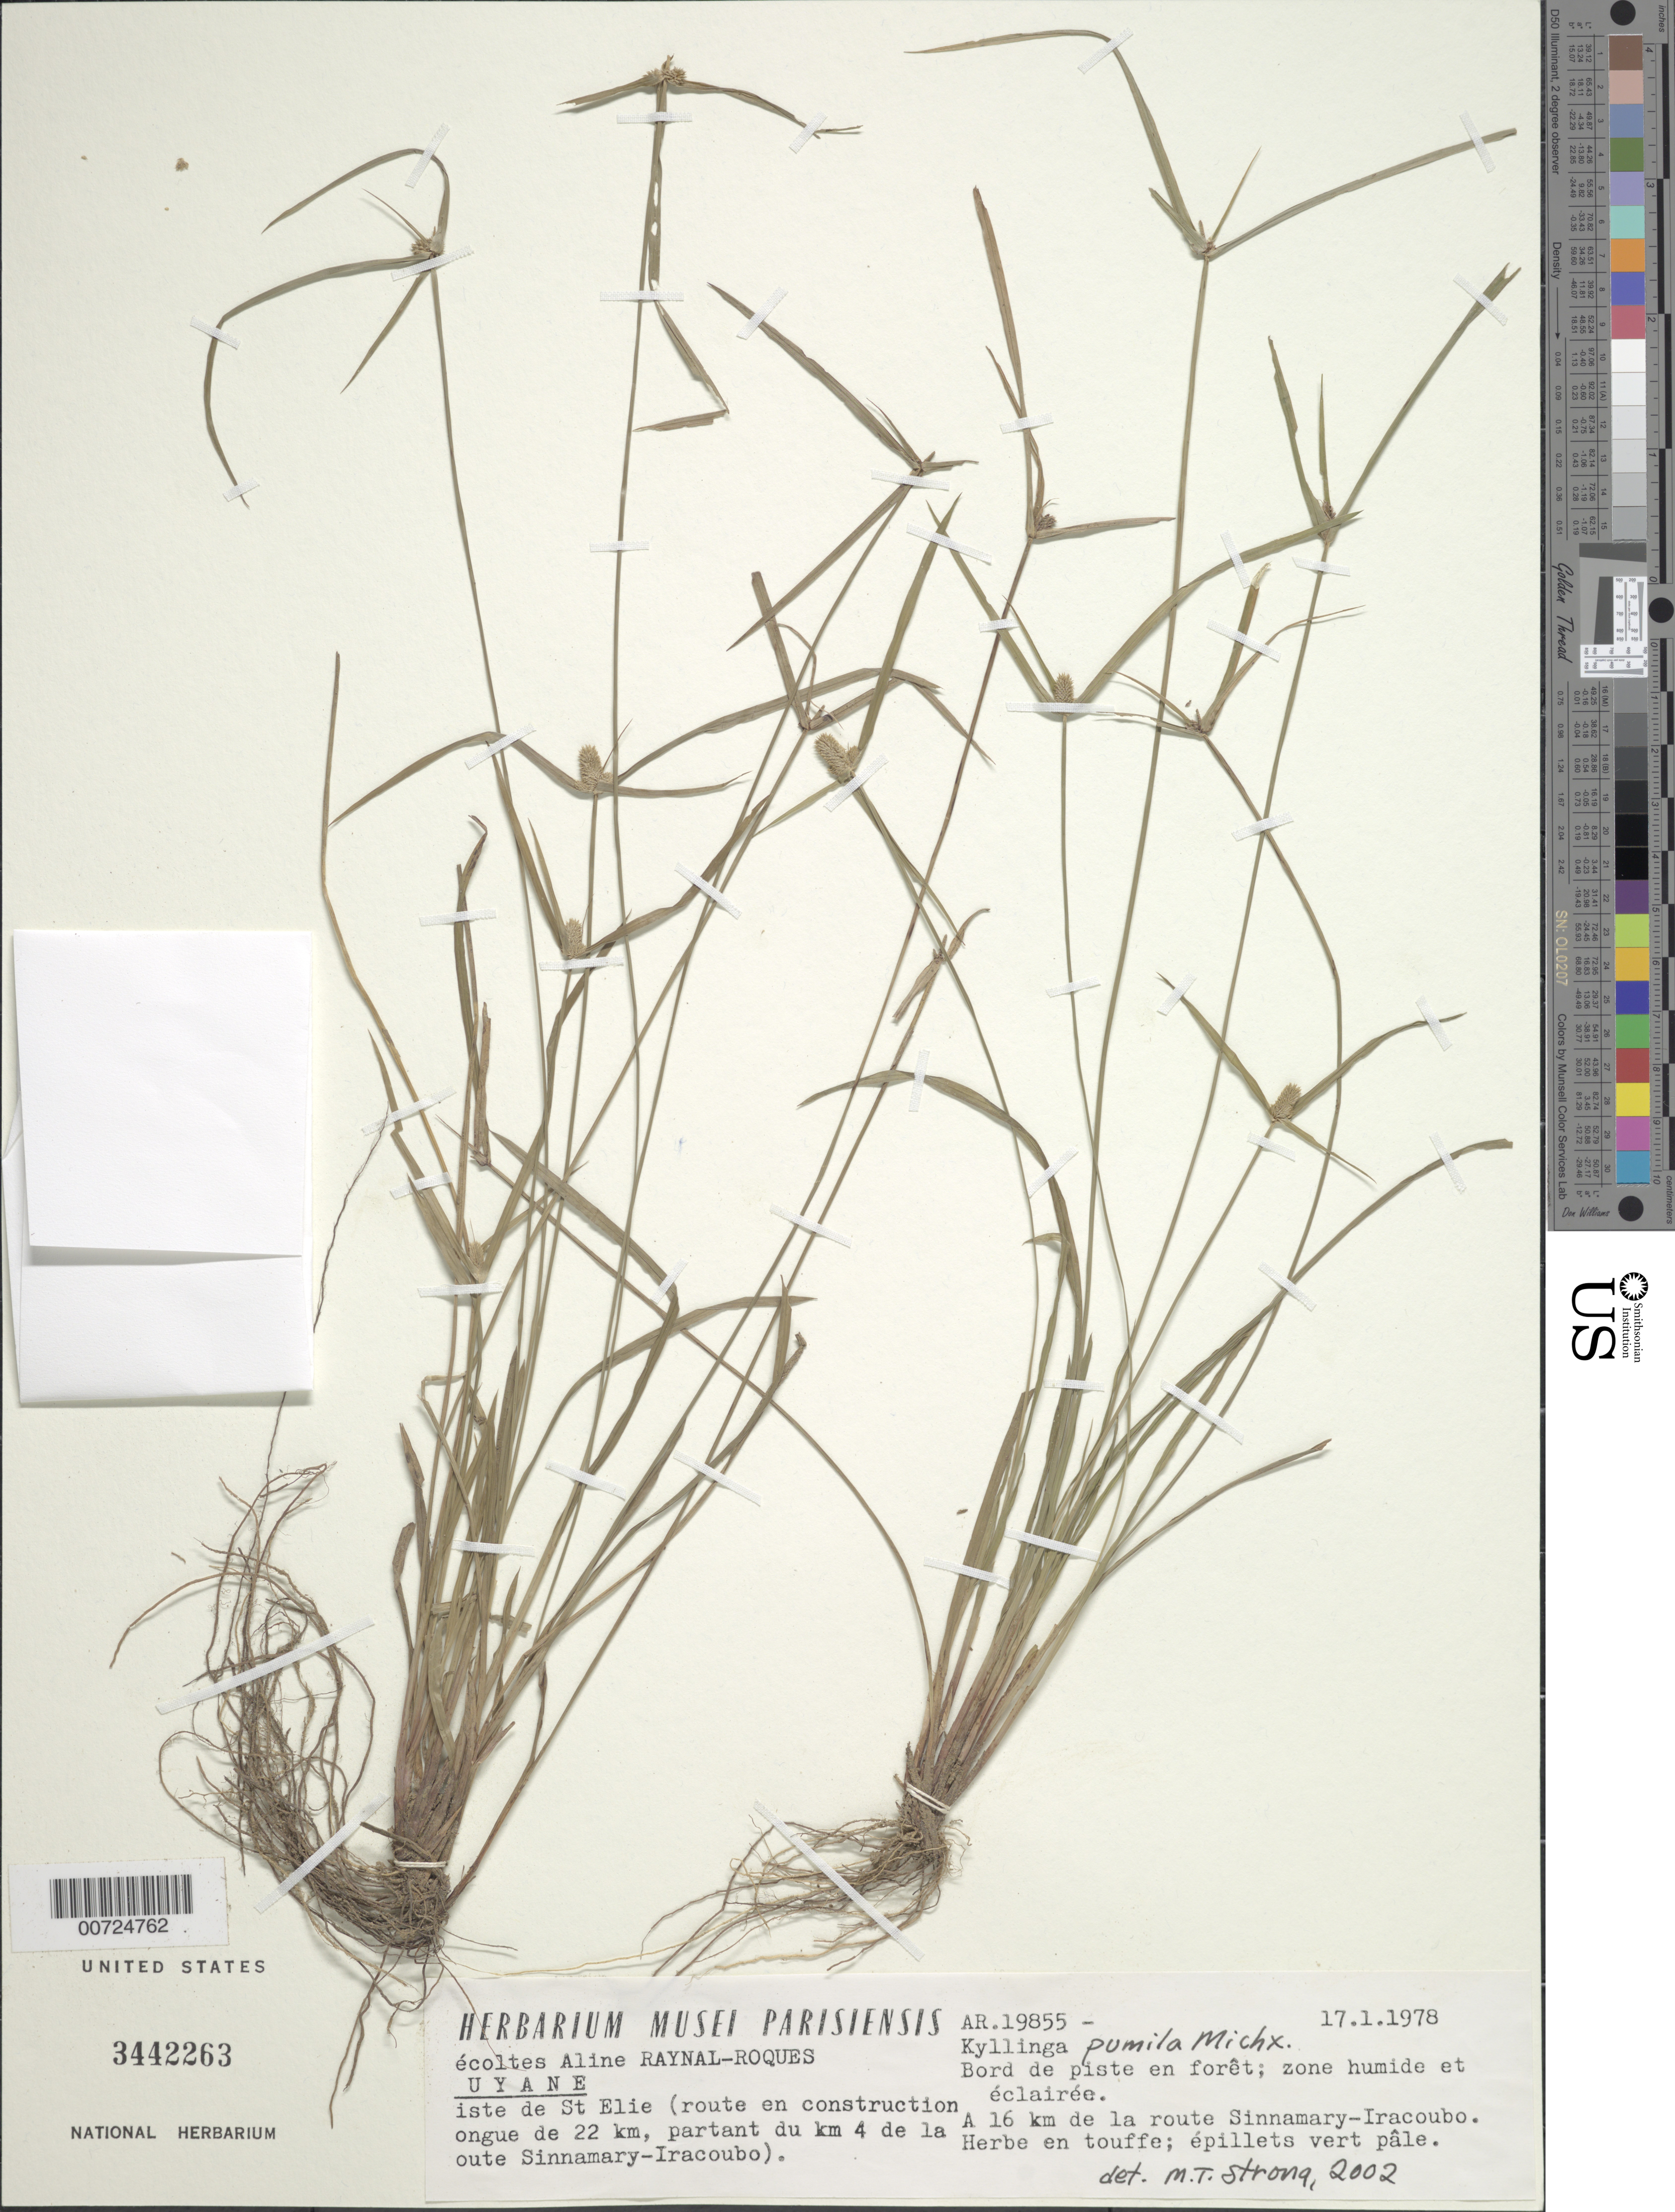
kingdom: Plantae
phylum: Tracheophyta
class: Liliopsida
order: Poales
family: Cyperaceae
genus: Cyperus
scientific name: Cyperus hortensis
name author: (Salzm. ex Steud.) Dorr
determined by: Strong, Mark T., (BOT), Smithsonian Institution - National Museum of Natural History (UNITED STATES)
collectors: A. M. Raynal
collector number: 19855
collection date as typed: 17-Jan-78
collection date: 1978-01-17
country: French Guiana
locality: Piste de Saint-Élie, km 22; partant du km 4 de la route Sinnamary-Iracoubo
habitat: Along forest trail; open, wet area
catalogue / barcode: US 3442263